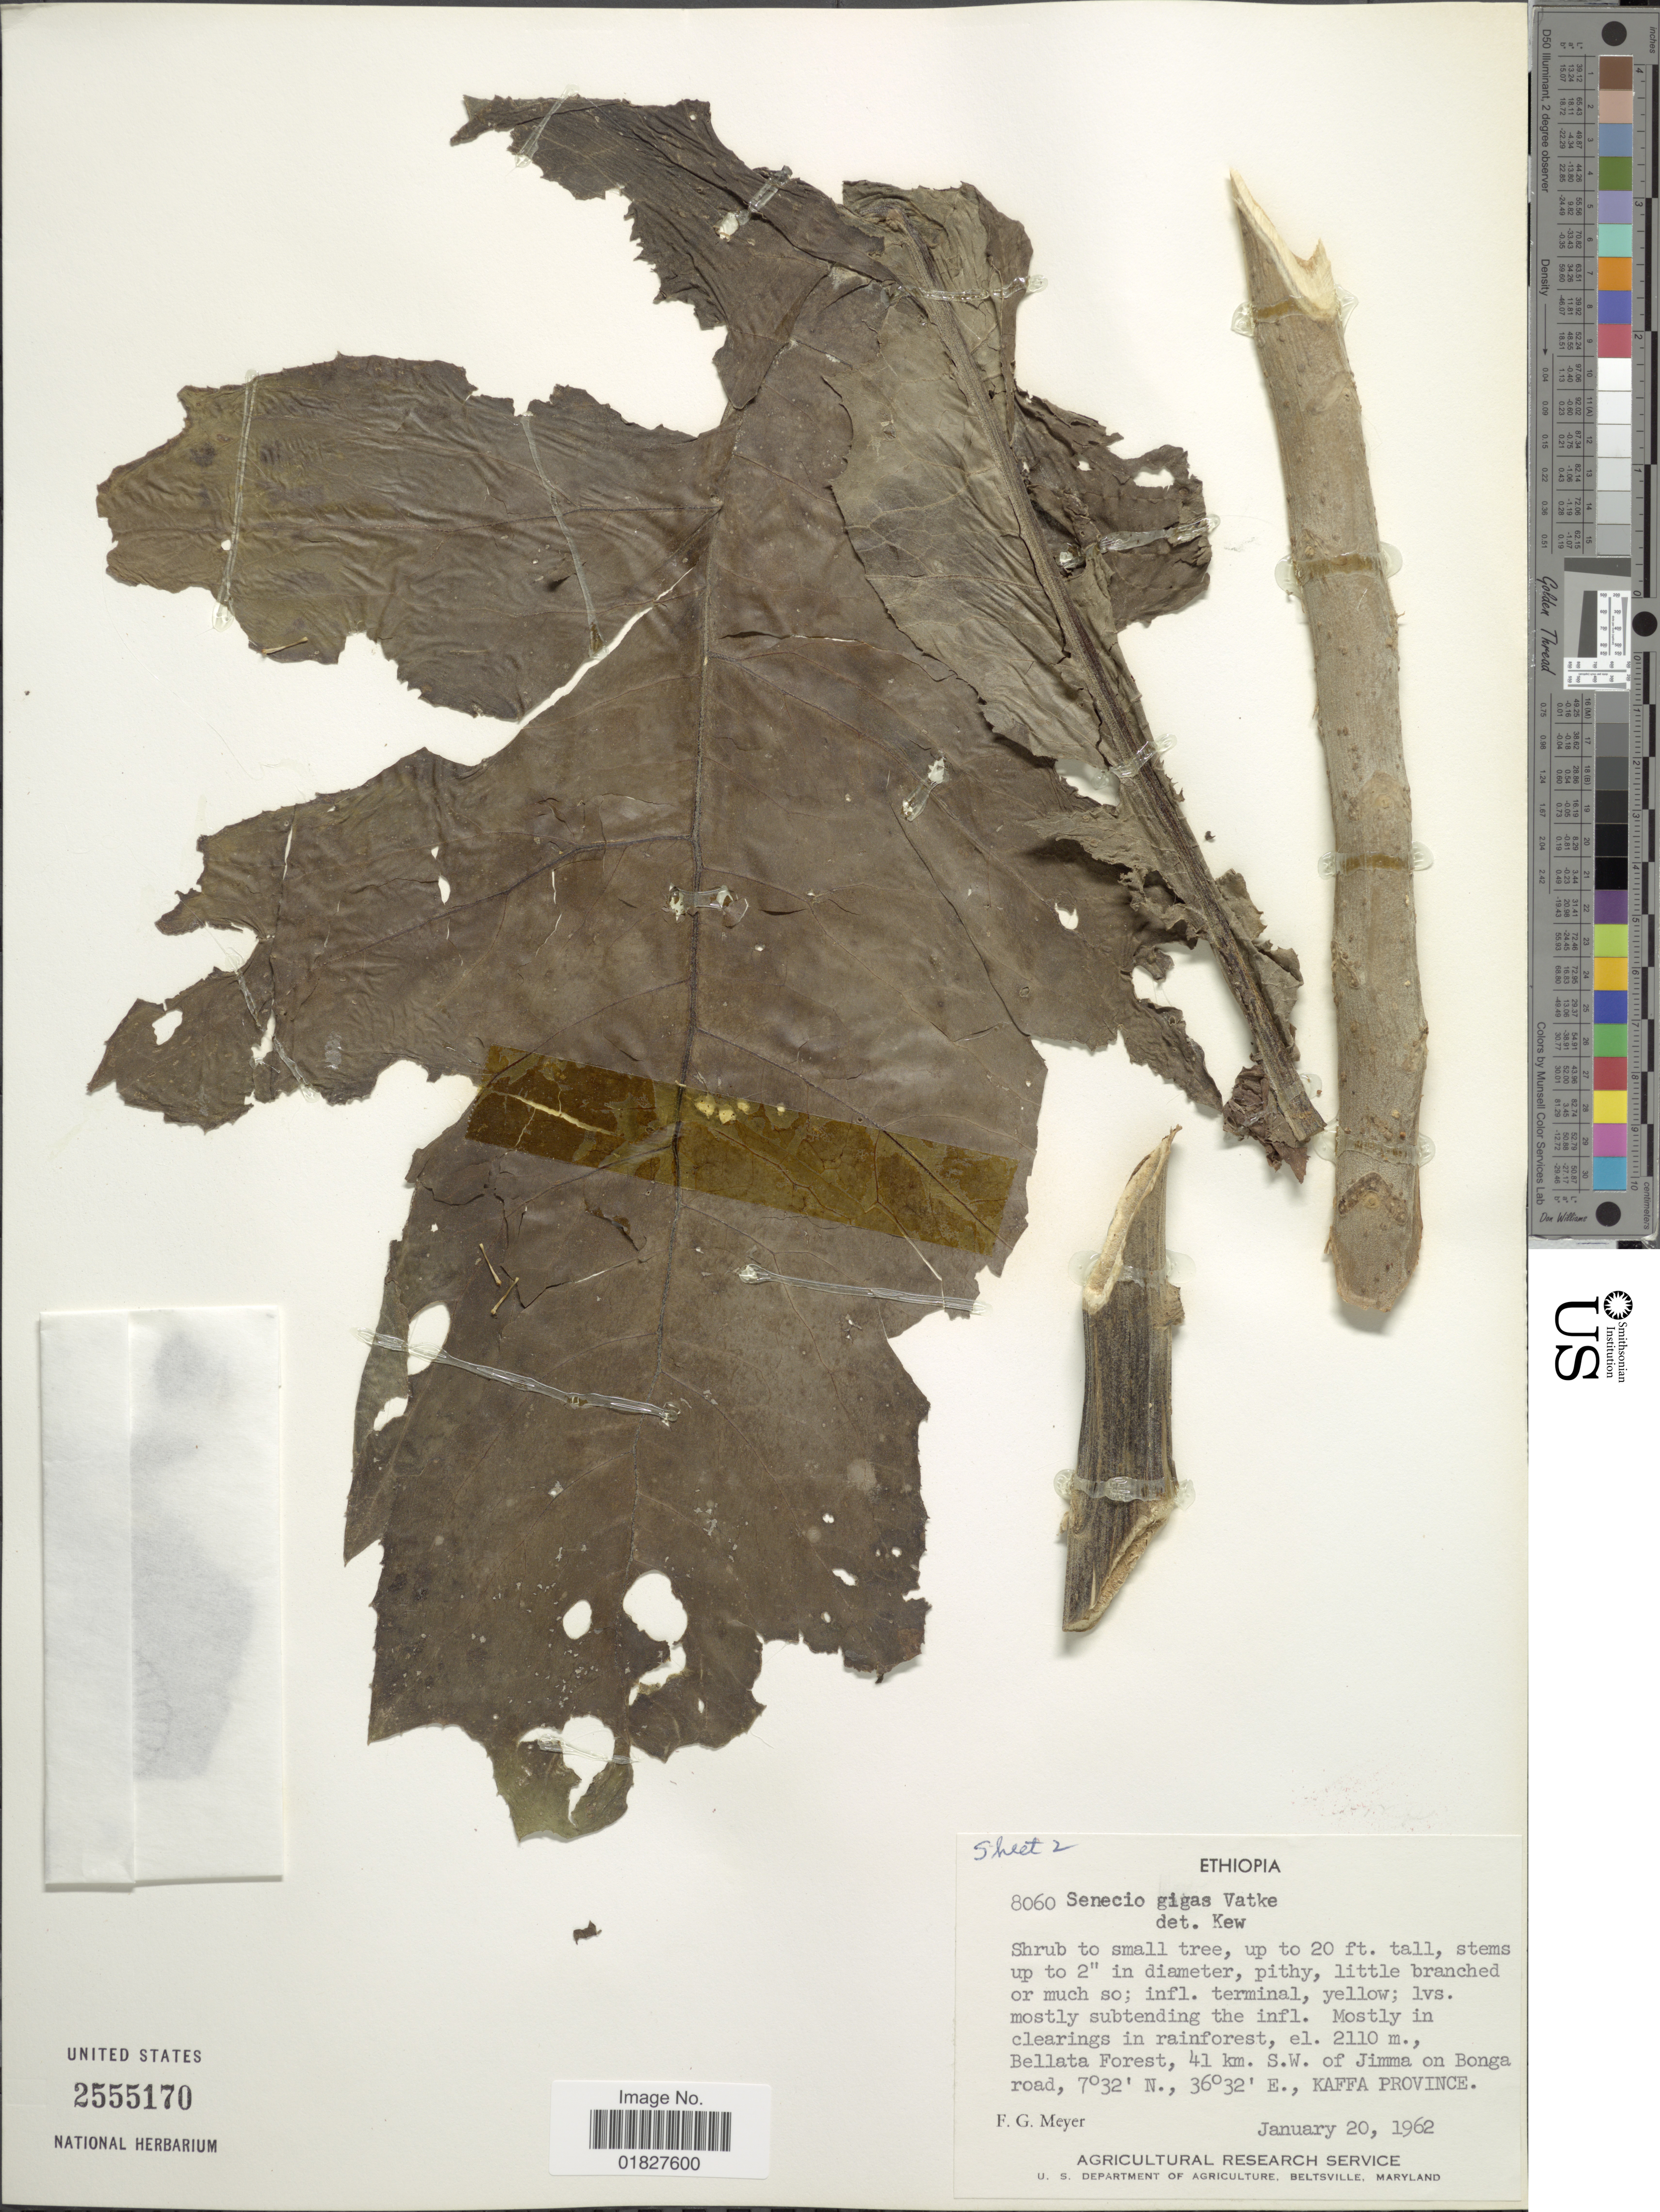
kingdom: Plantae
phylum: Tracheophyta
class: Magnoliopsida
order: Asterales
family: Asteraceae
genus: Solanecio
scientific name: Solanecio angulatus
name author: (Vahl) C. Jeffrey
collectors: F. G. Meyer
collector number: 8060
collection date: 1962-01-20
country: Ethiopia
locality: Ballata Forest, 41 km S. W. of Jimma on Bonga road, Kaffa Province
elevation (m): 2110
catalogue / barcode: US 2555170